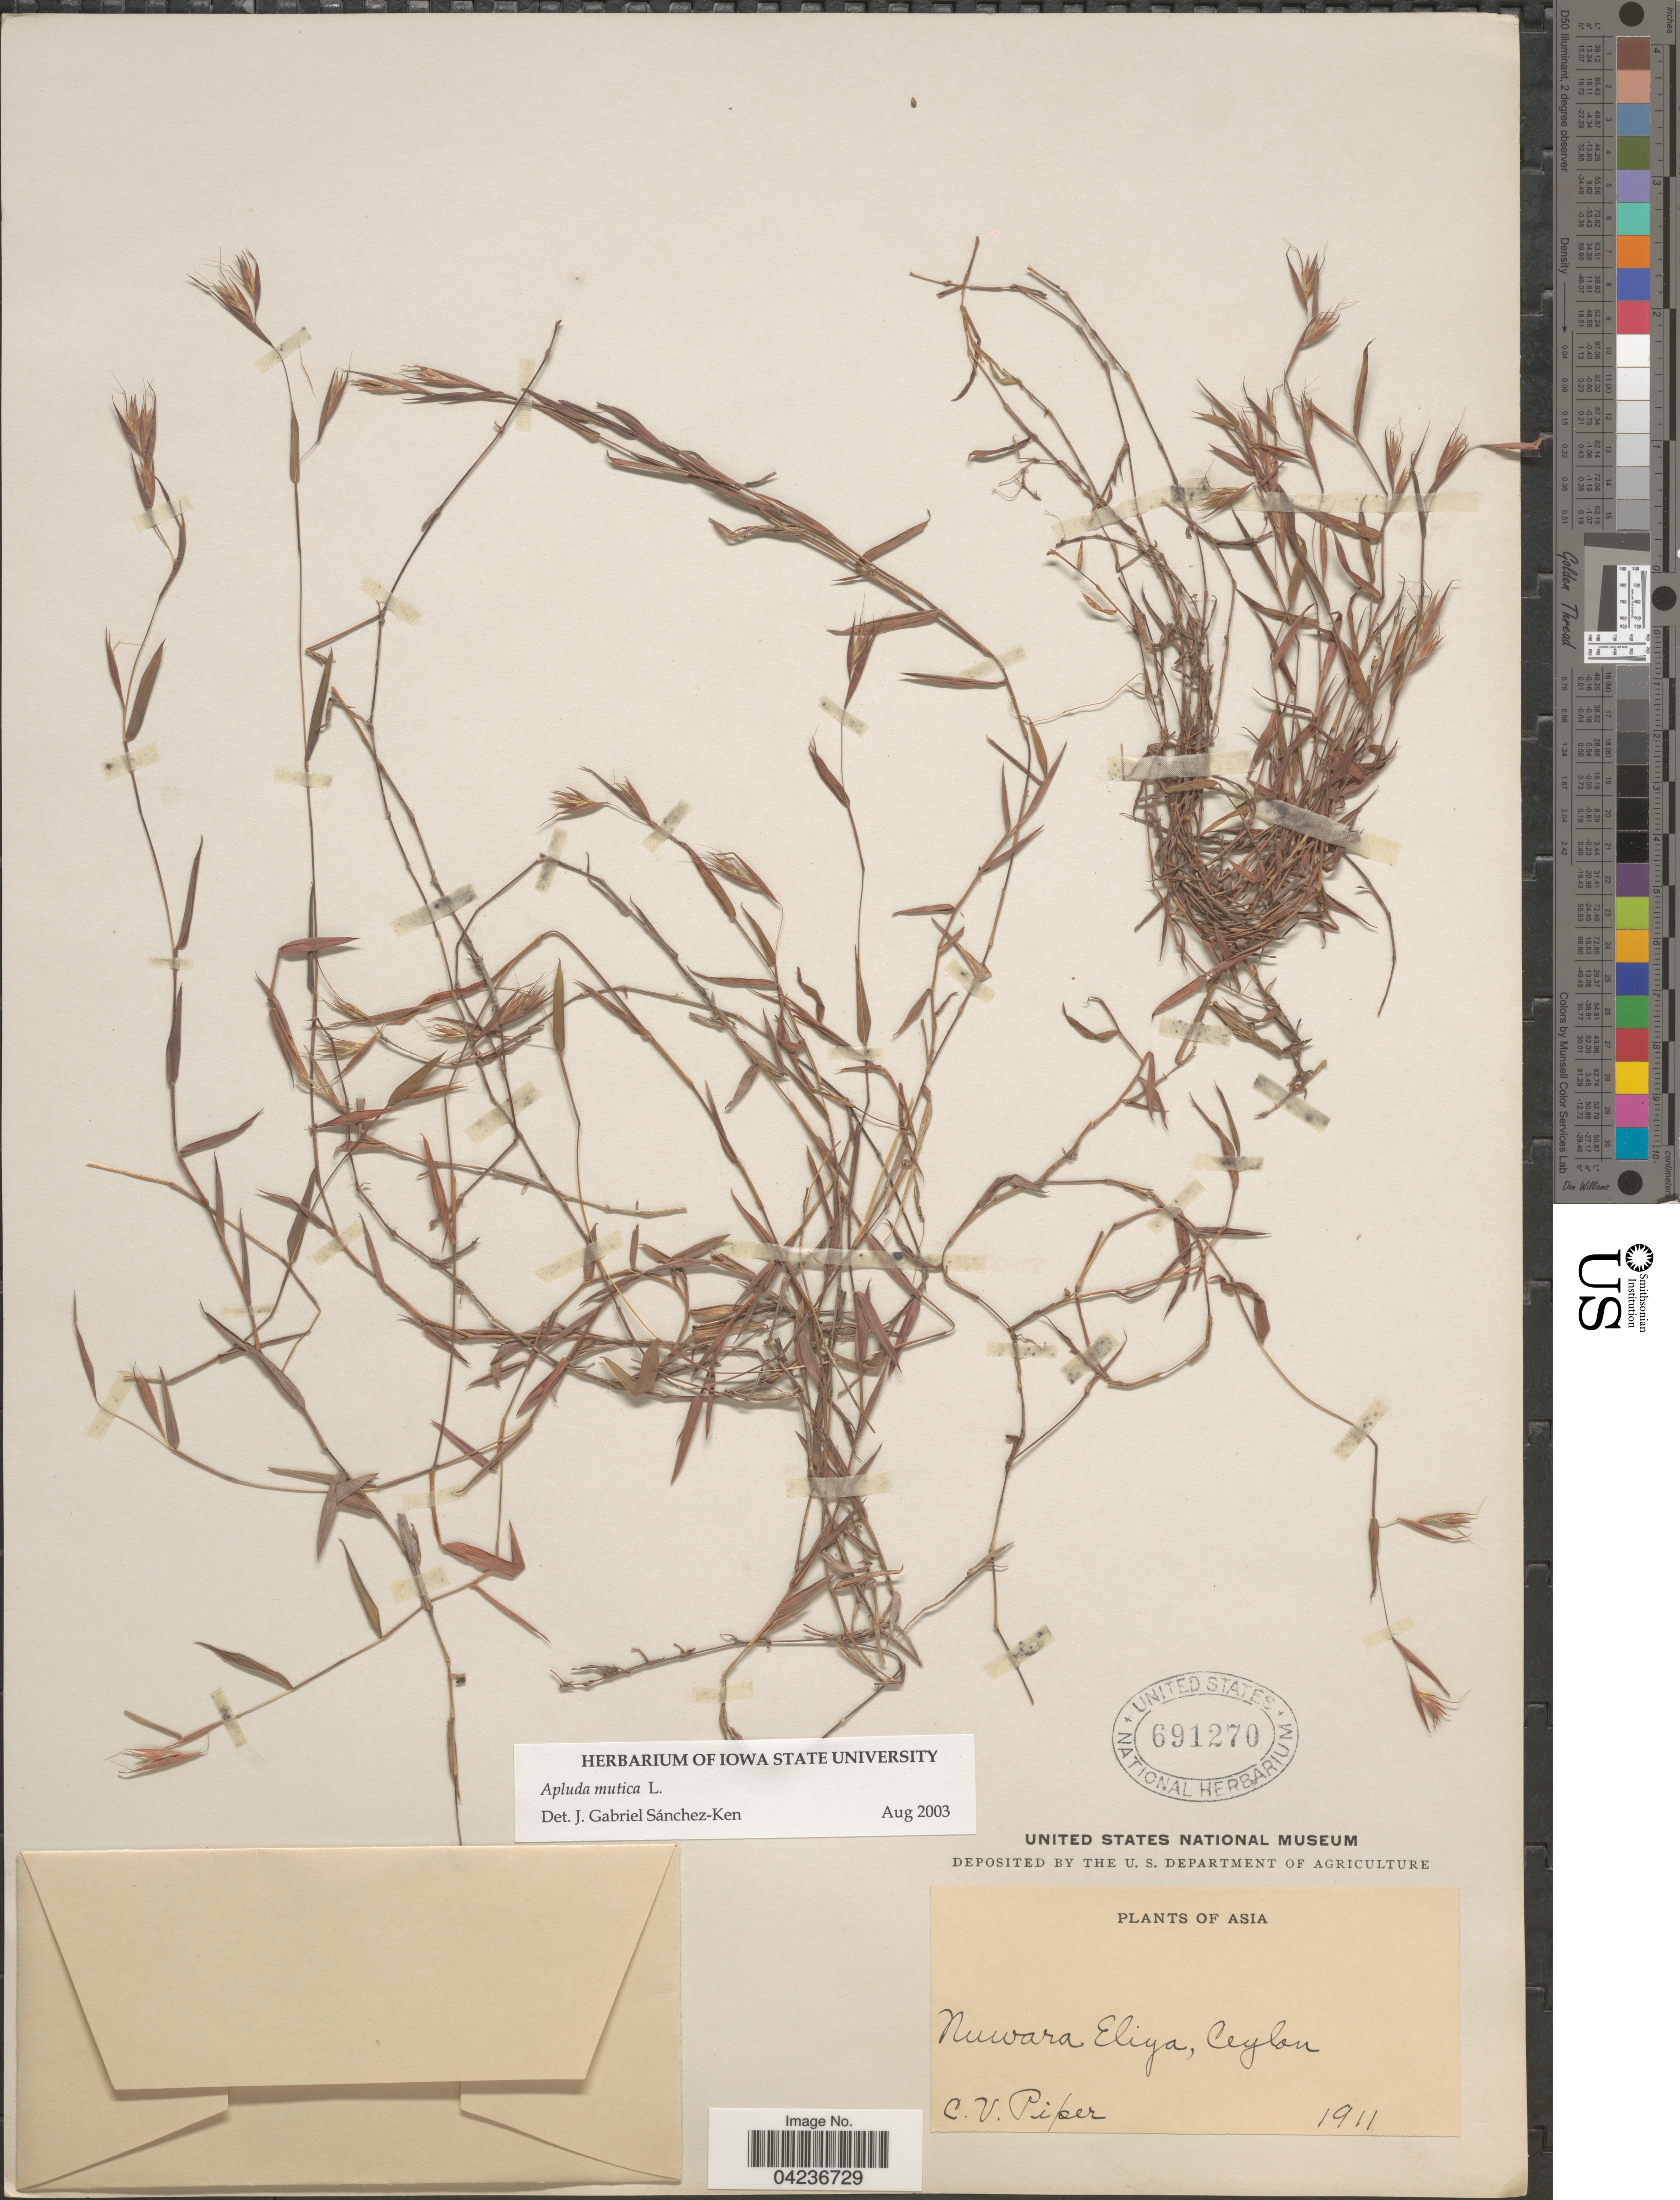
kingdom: Plantae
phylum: Tracheophyta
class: Liliopsida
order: Poales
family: Poaceae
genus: Apluda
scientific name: Apluda mutica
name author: L.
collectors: C. V. Piper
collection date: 1911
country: Sri Lanka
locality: Nuwara Eliya, Ceylon.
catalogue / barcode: US 691270